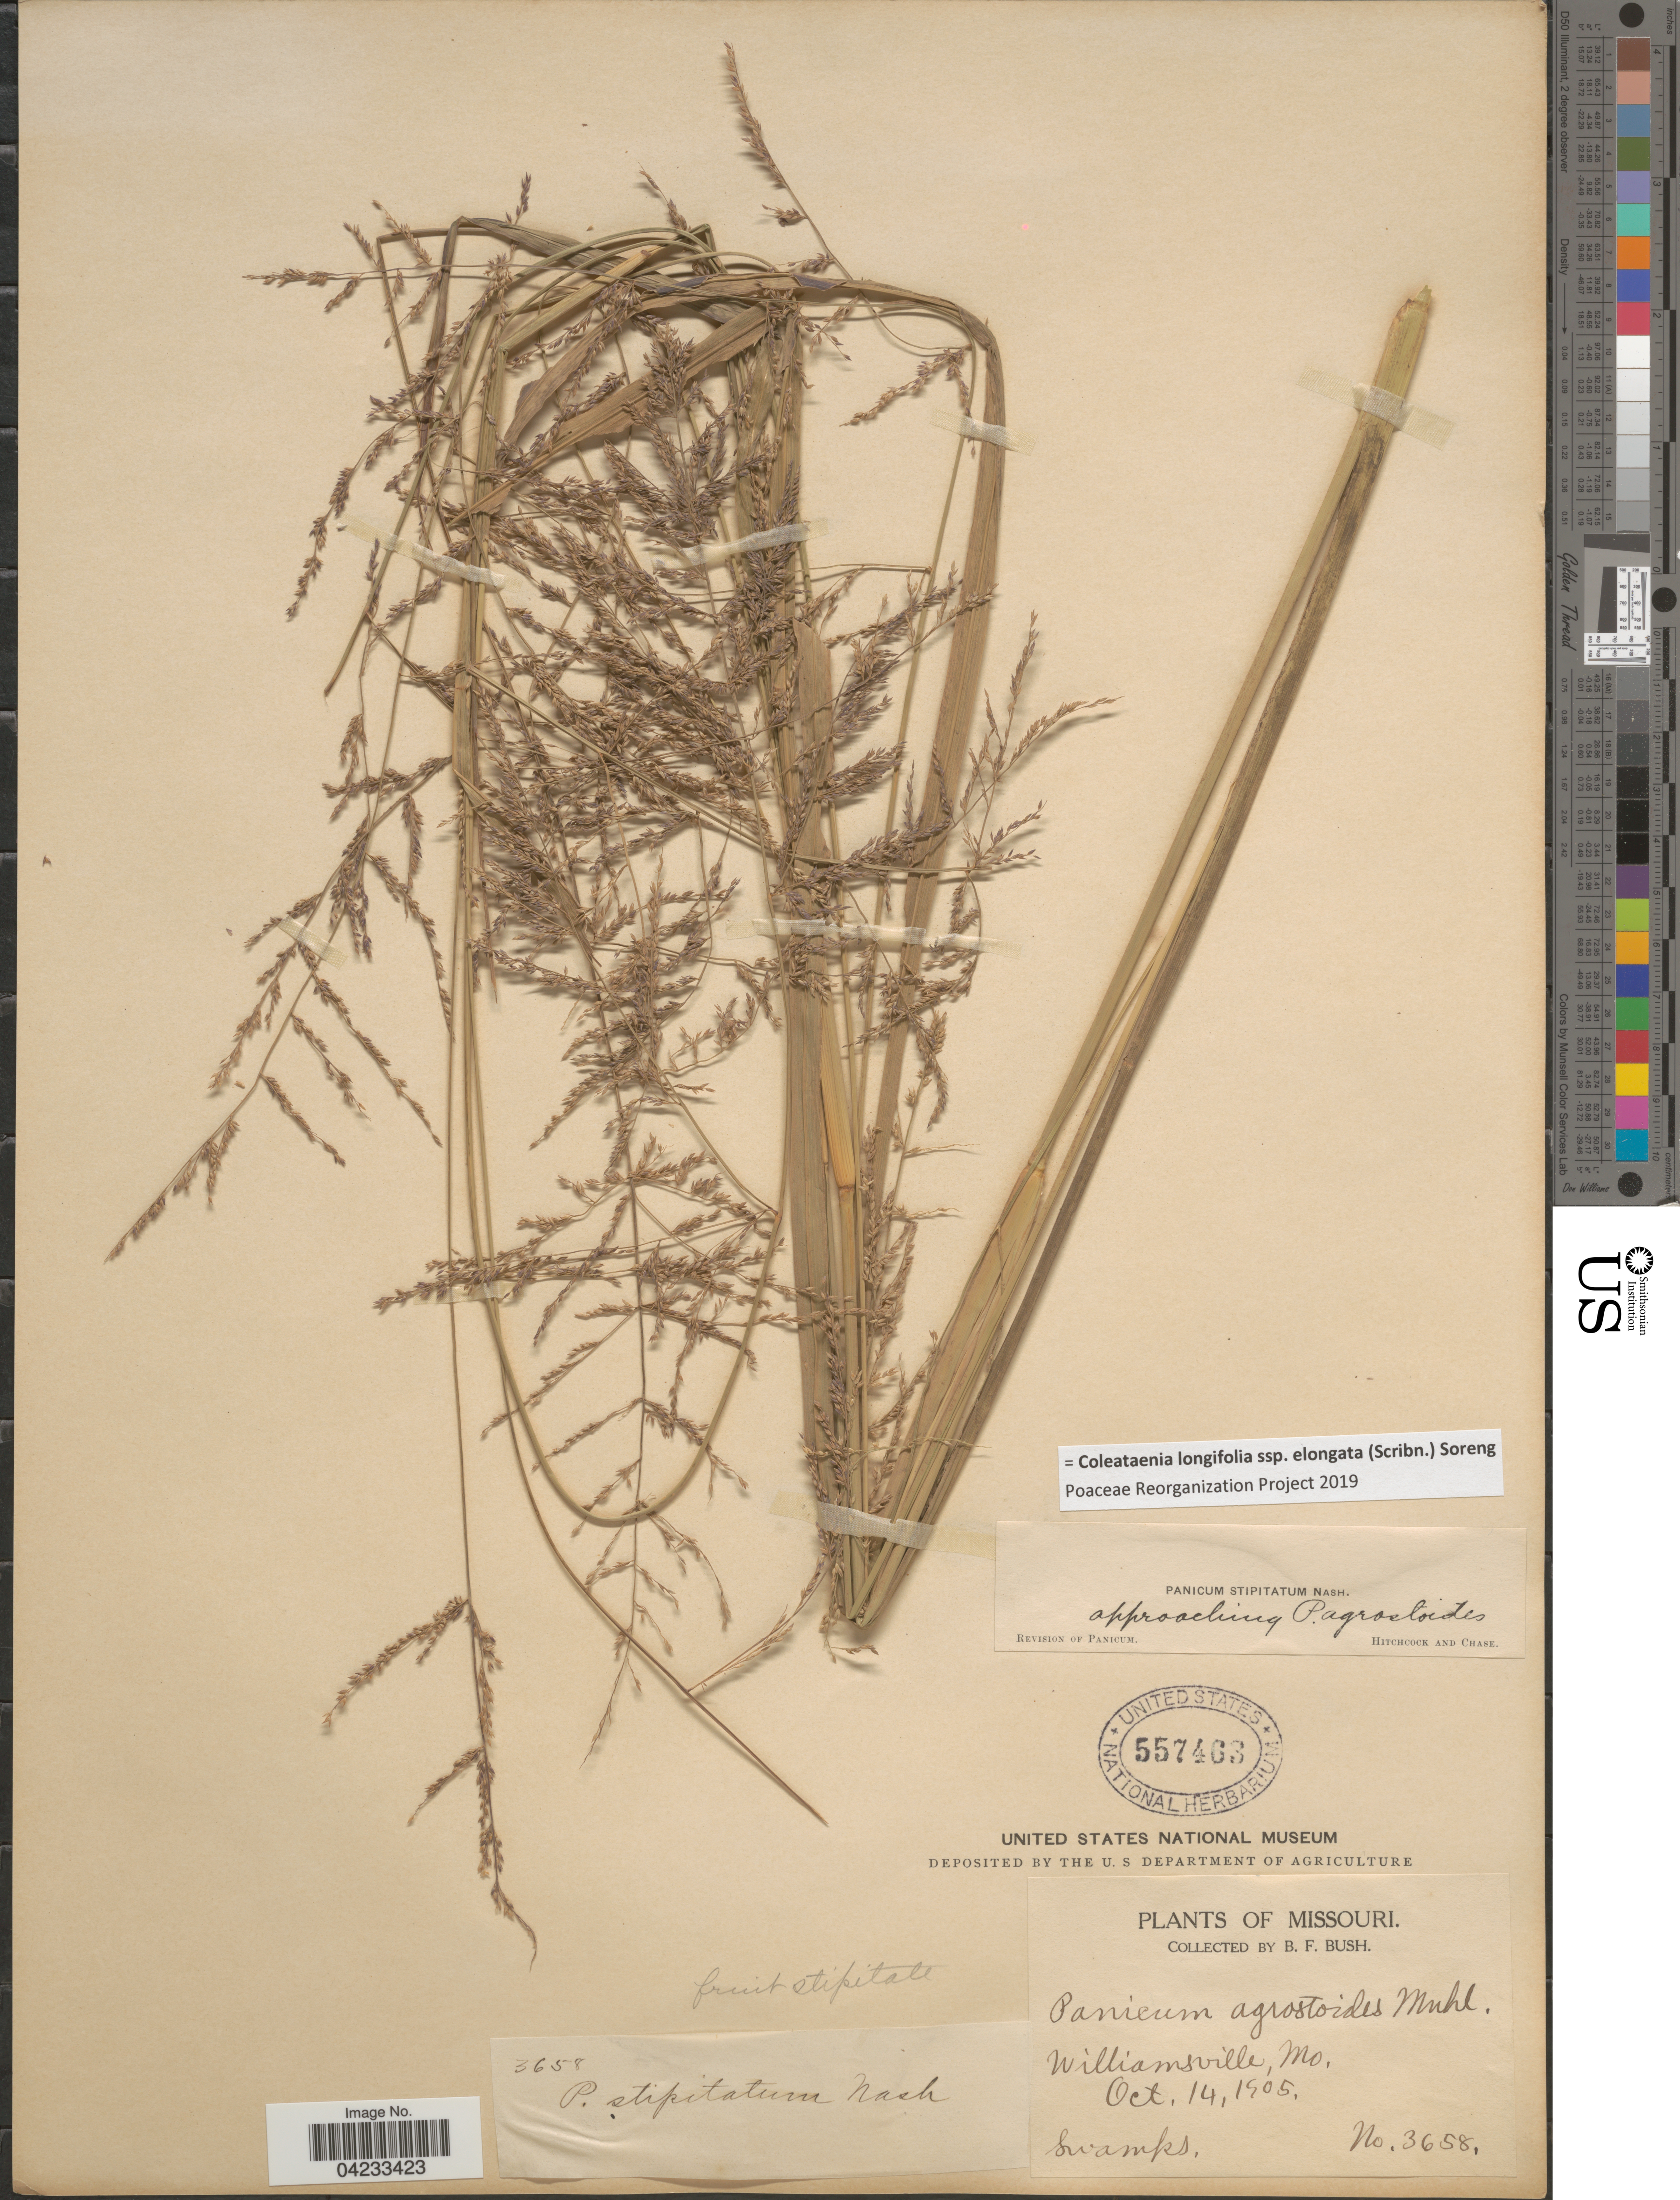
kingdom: Plantae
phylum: Tracheophyta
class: Liliopsida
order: Poales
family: Poaceae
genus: Coleataenia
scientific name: Coleataenia longifolia subsp. elongata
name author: (Scribn.) Soreng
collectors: B. F. Bush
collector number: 3658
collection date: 1905-10-14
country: United States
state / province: Missouri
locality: Williamsville.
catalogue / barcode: US 557468